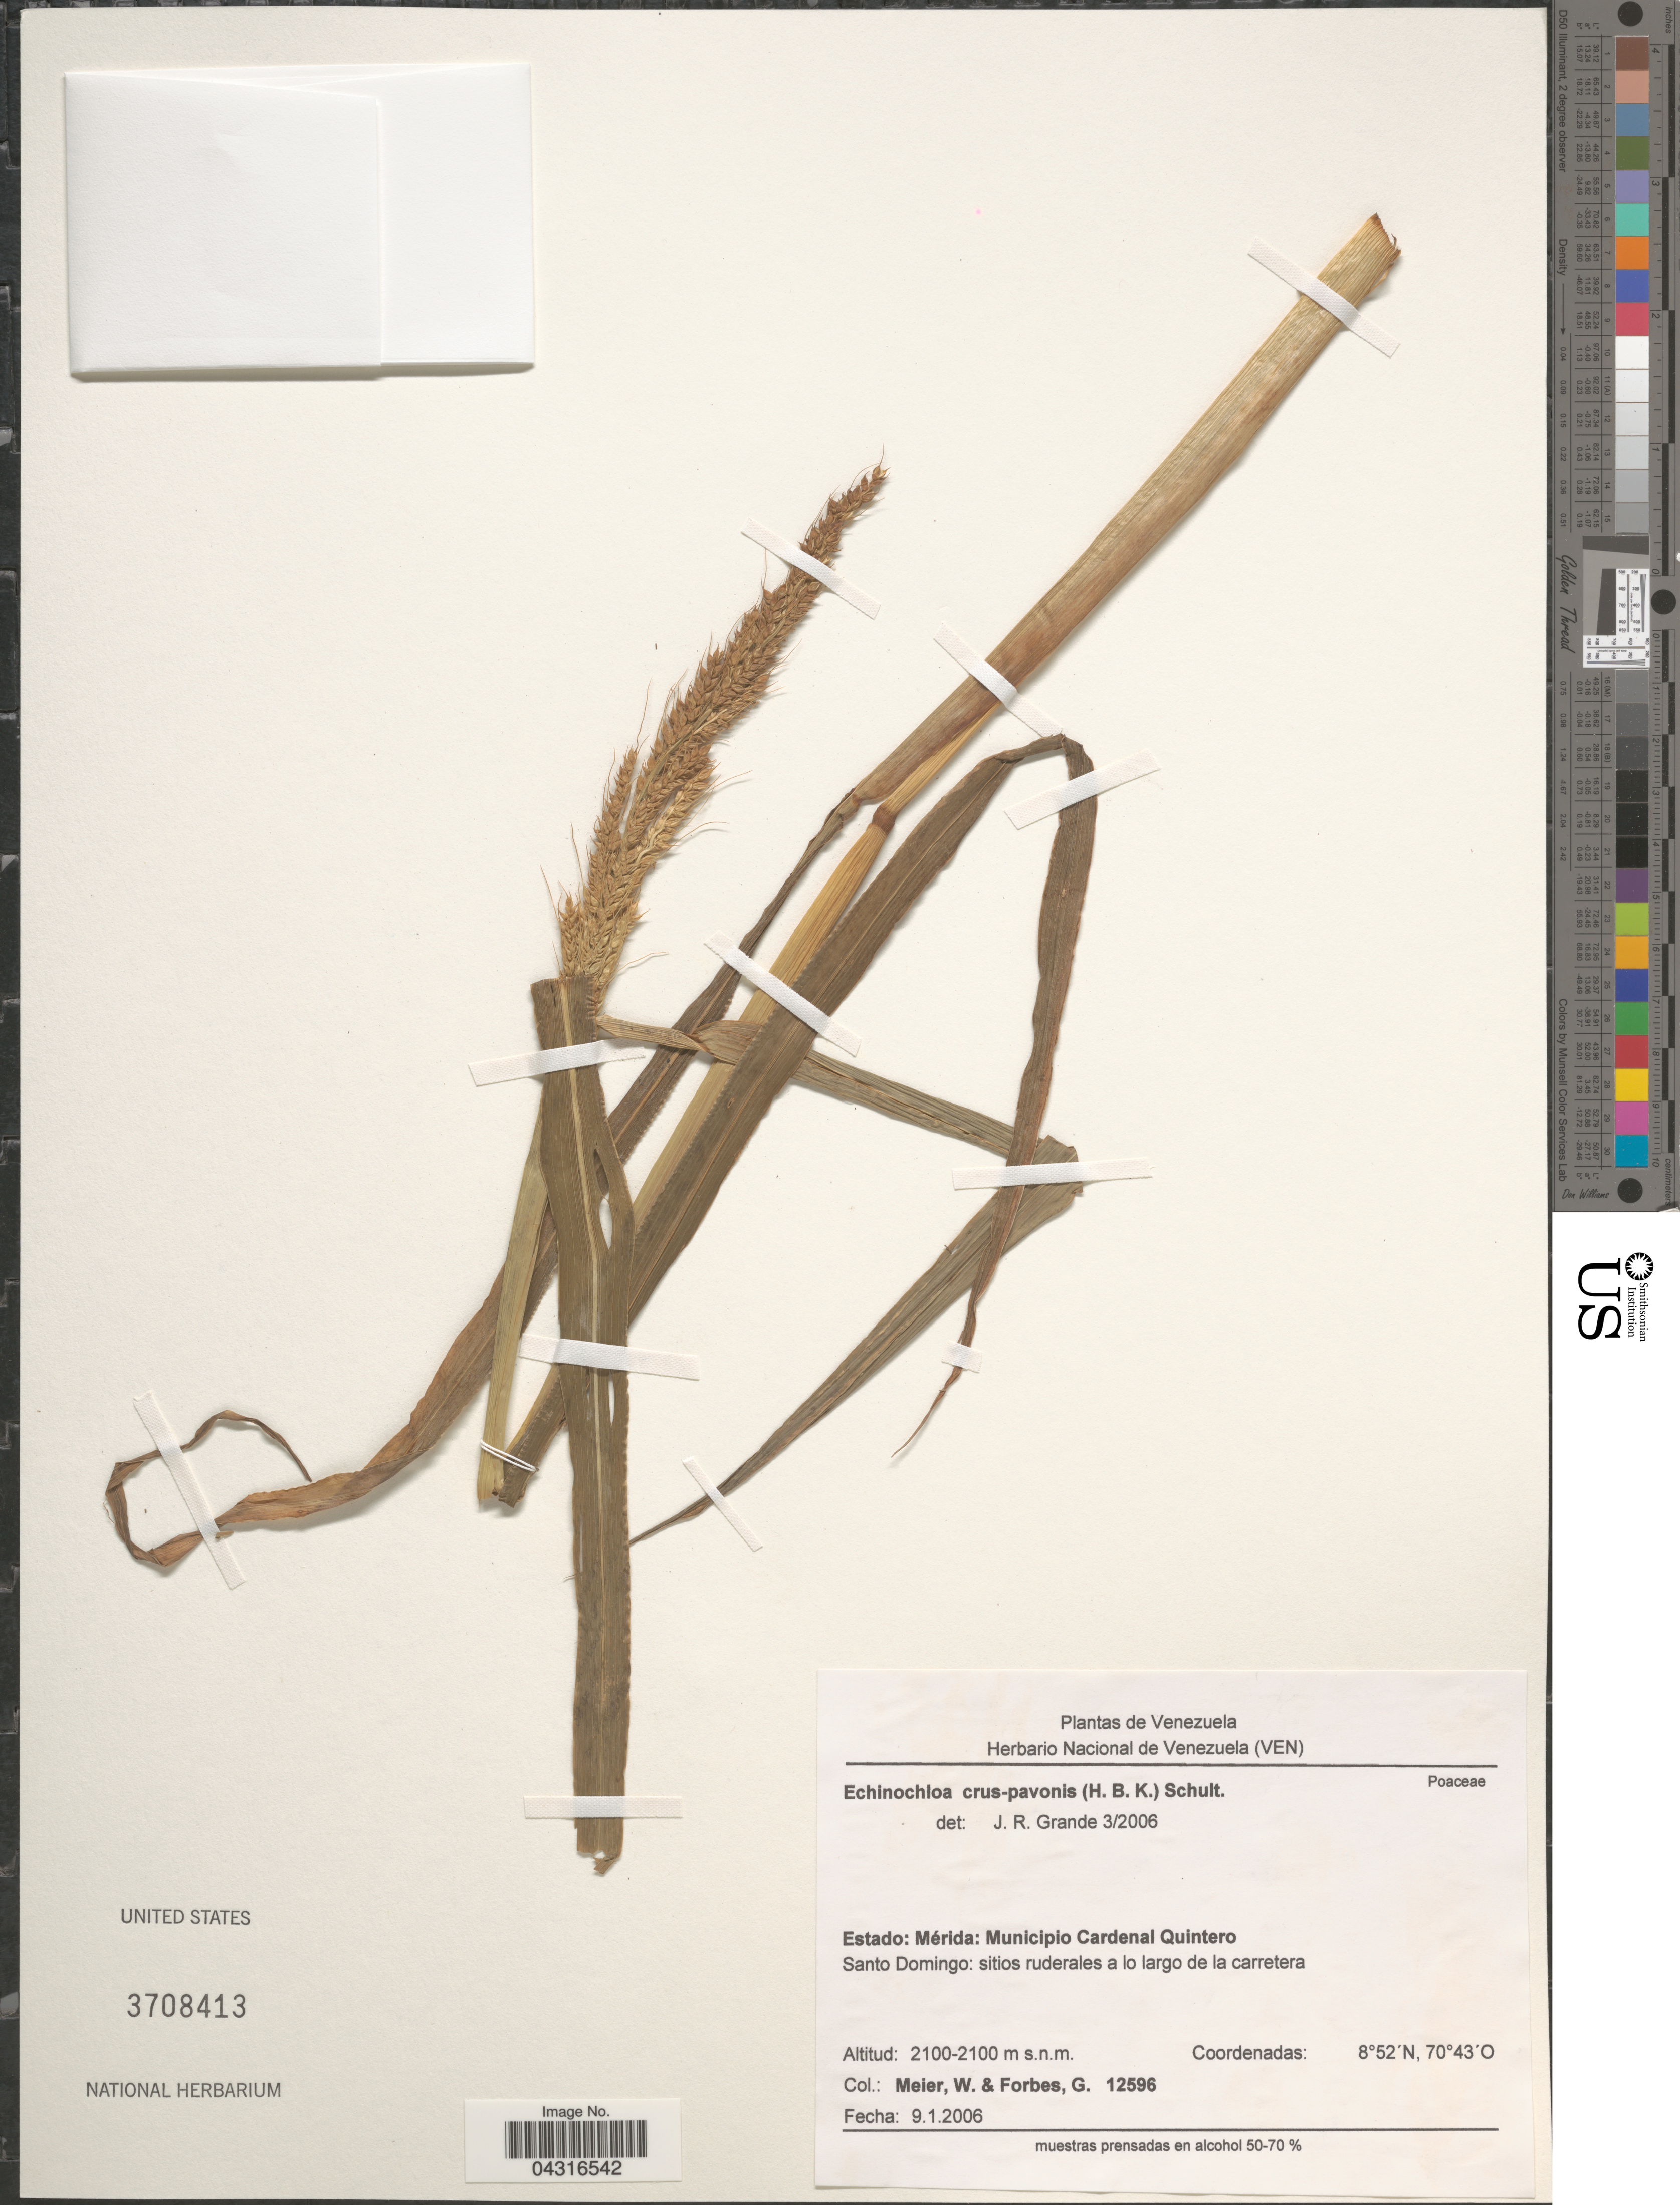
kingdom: Plantae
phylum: Tracheophyta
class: Liliopsida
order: Poales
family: Poaceae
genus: Echinochloa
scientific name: Echinochloa crus-pavonis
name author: (Kunth) Schult.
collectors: W. Meier & G. Forbes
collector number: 12596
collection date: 2006-01-09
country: Venezuela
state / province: Merida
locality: Municipio Cardenal Quintero. Santo Domingo: sitios ruderales a lo largo de la carretera.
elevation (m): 2100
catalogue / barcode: US 3708413